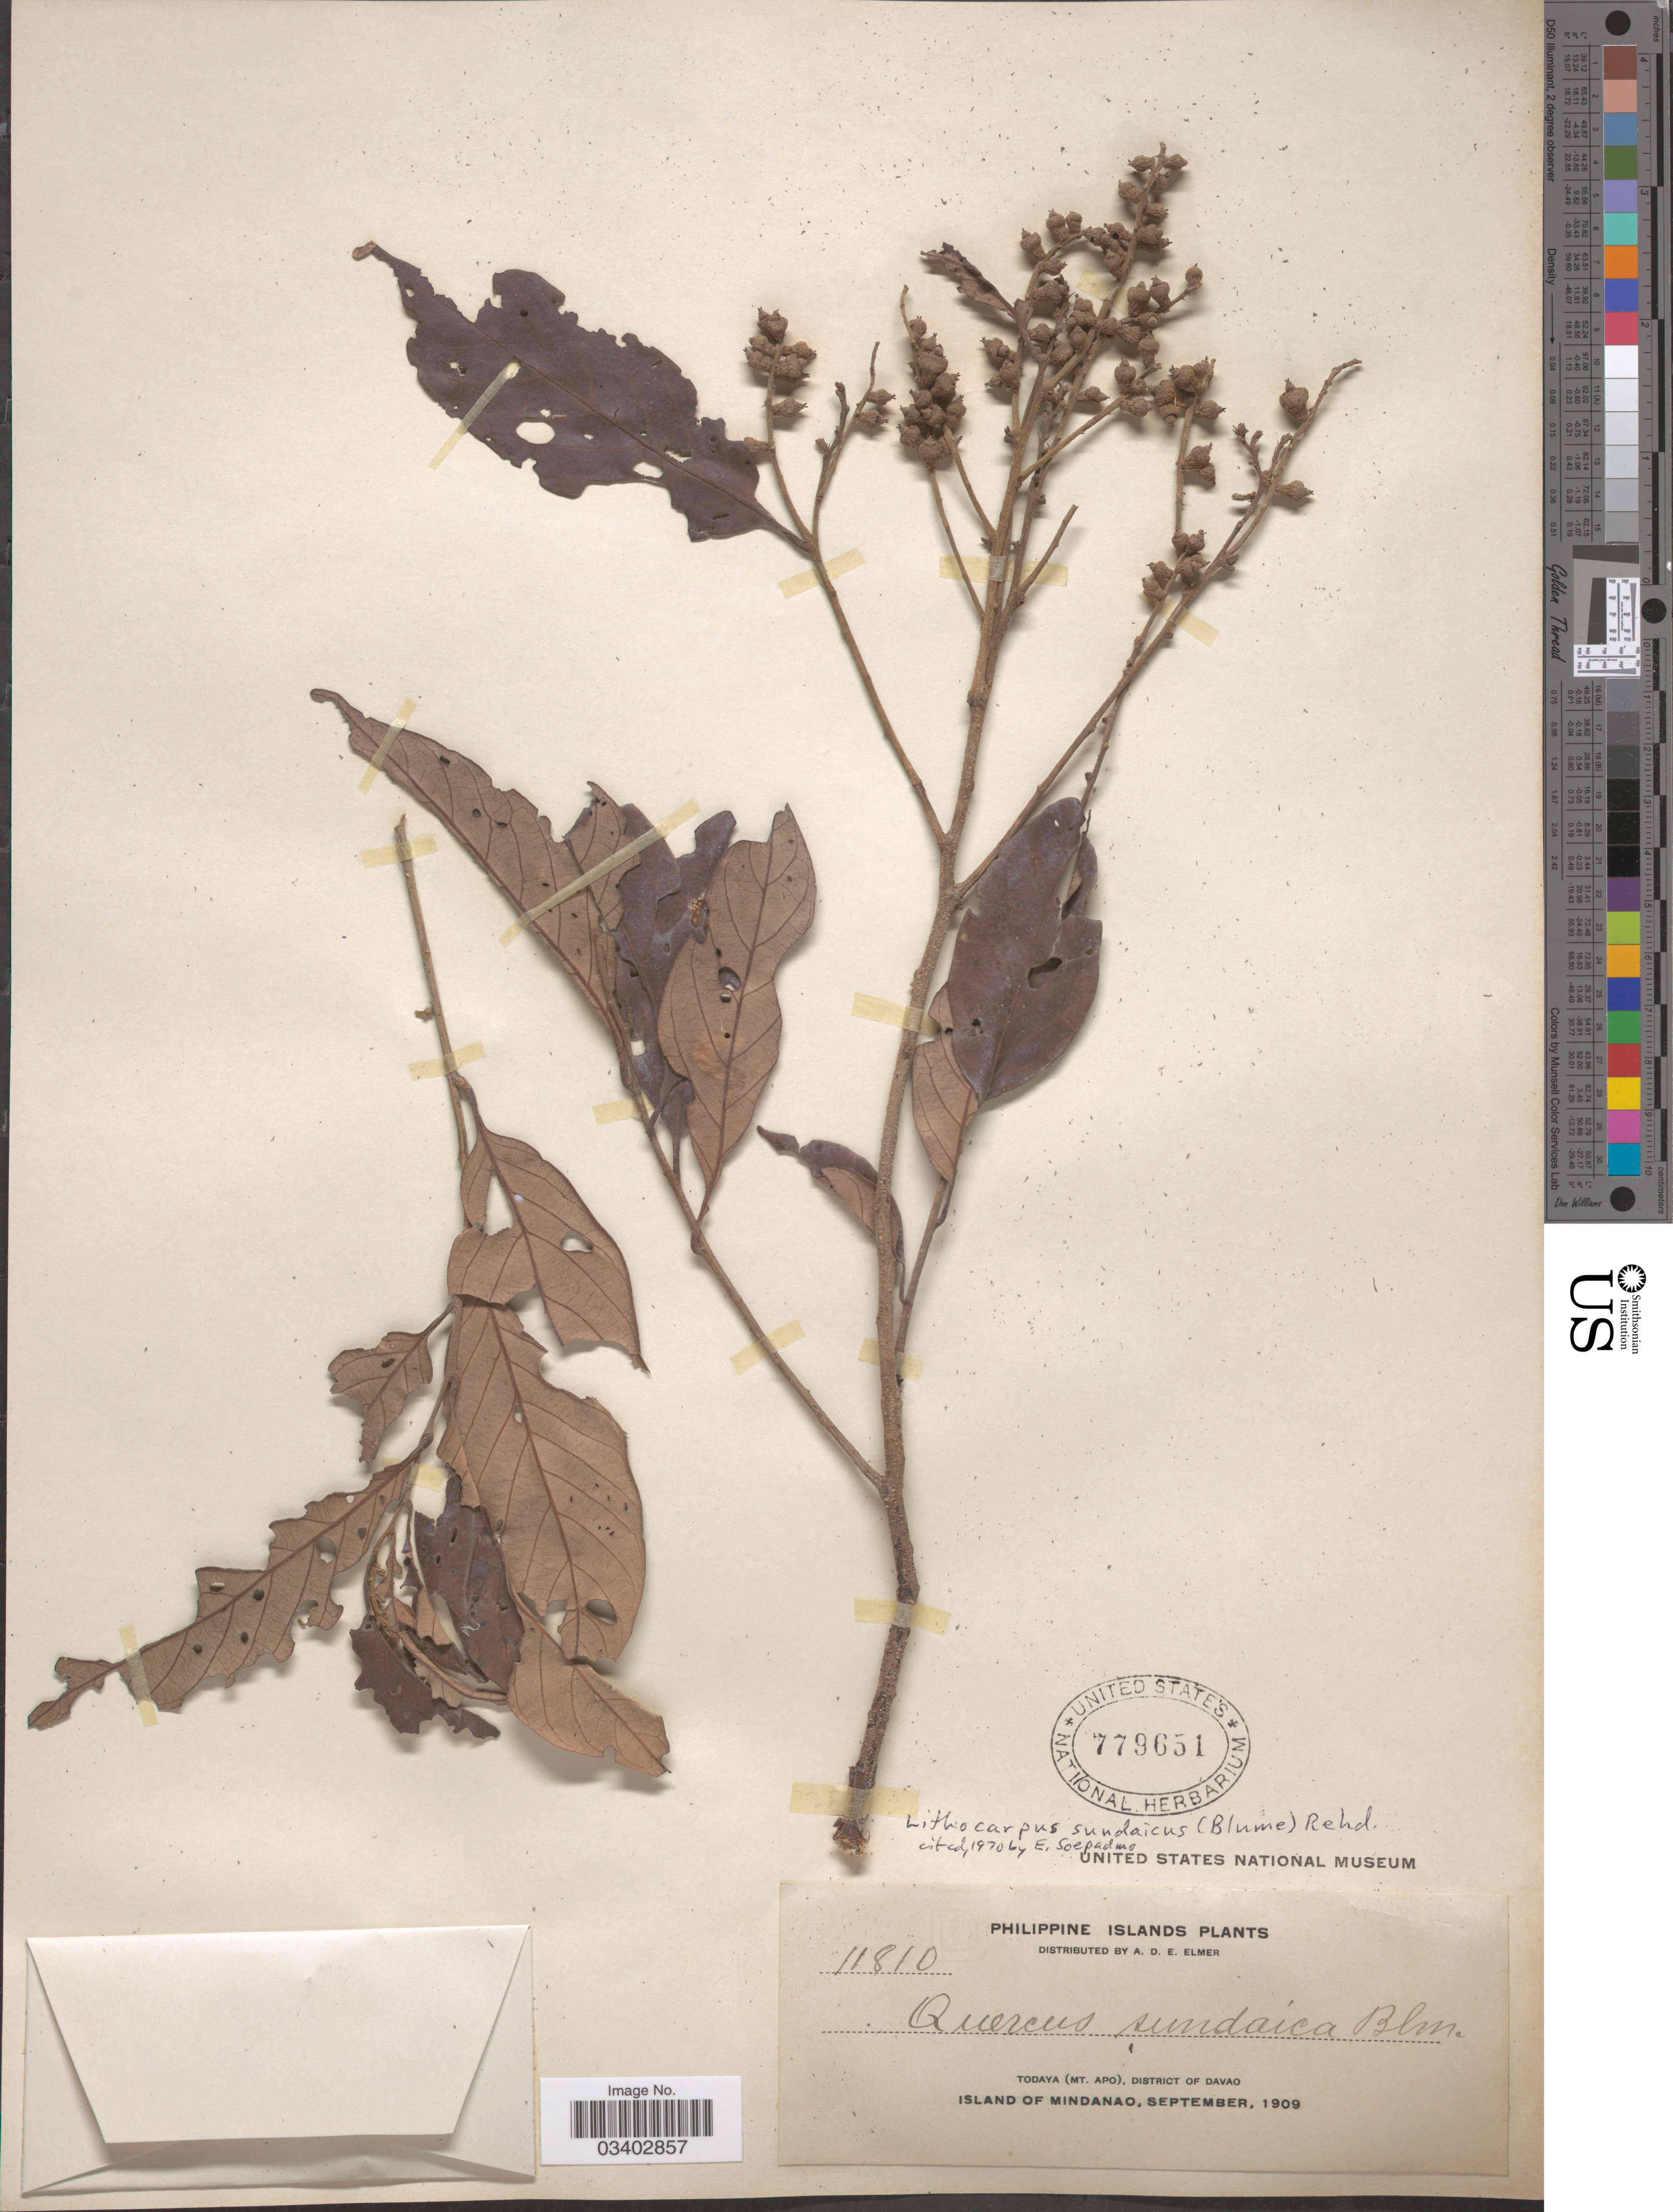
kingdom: Plantae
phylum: Tracheophyta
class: Magnoliopsida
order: Fagales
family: Fagaceae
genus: Lithocarpus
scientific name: Lithocarpus sundaicus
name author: (Blume) Rehder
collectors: A. D. E. Elmer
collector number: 11810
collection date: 1909-09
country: Philippines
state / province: Davao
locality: Todaya (Mt. Apo), District of Davao. Island of Mindanao.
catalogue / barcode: US 779651